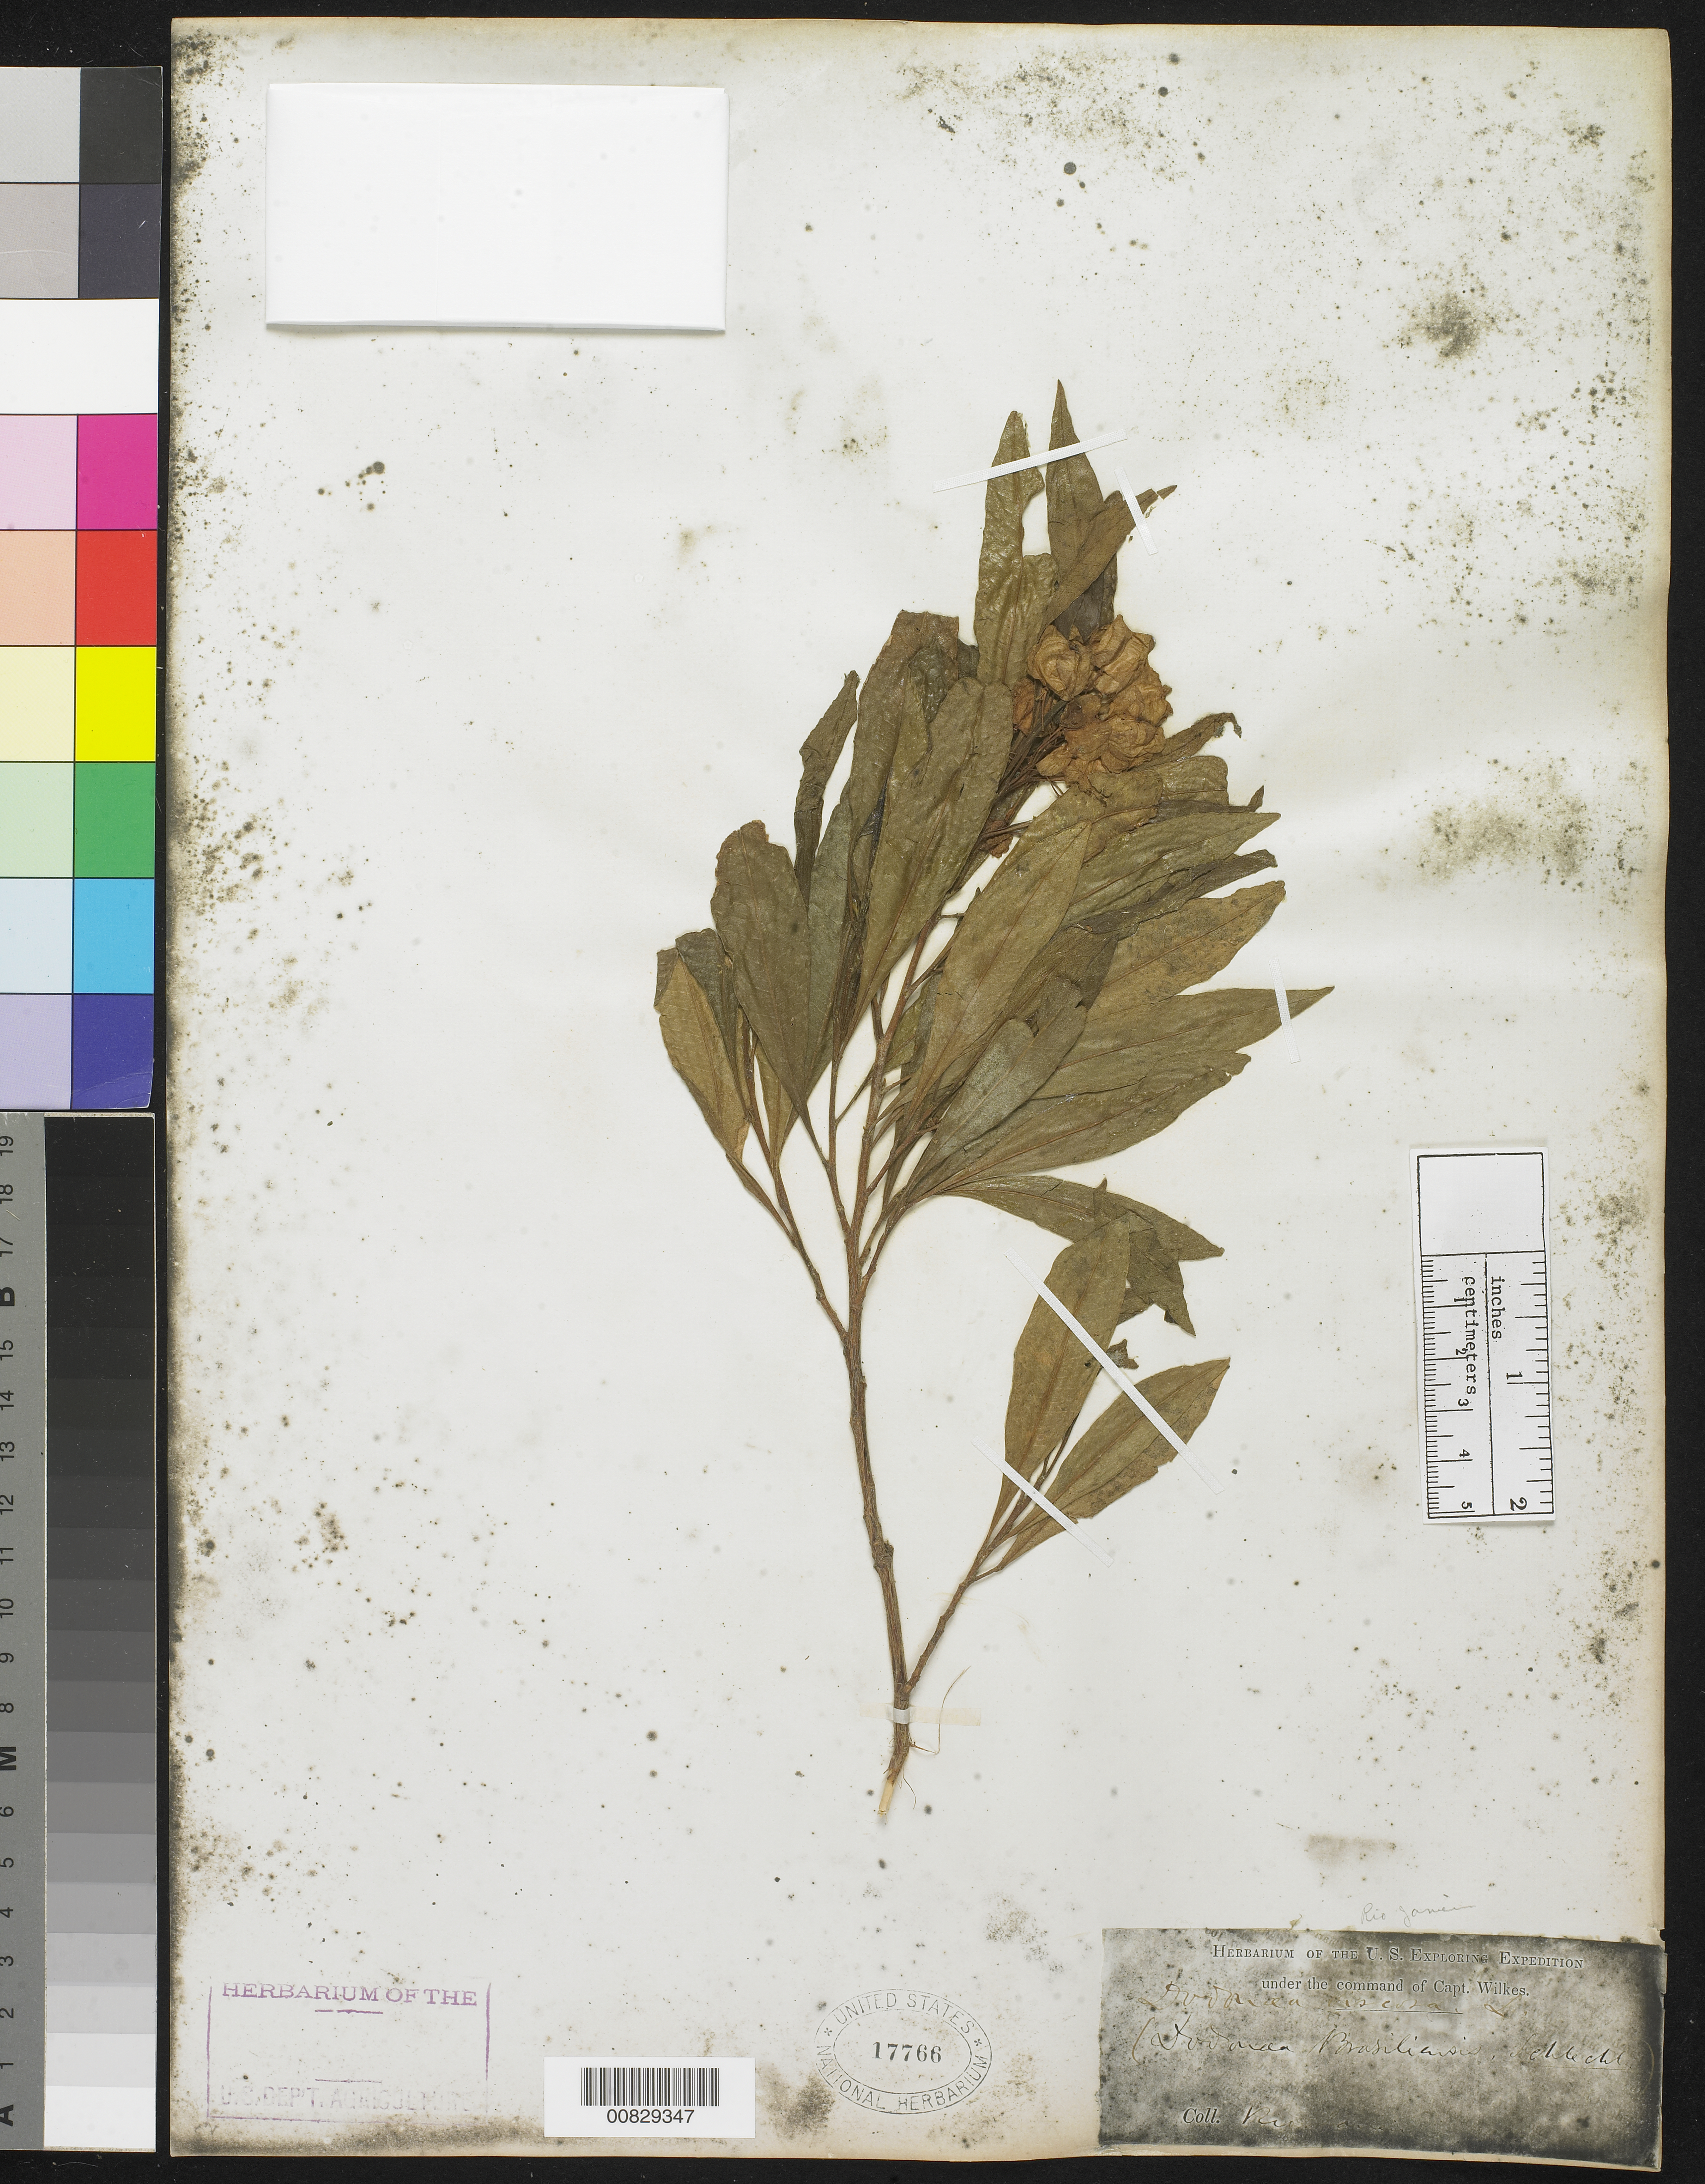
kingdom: Plantae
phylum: Tracheophyta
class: Magnoliopsida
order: Sapindales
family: Sapindaceae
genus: Dodonaea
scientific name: Dodonaea viscosa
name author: Jacq.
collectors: Wilkes Explor. Exped.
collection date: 1838/1842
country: Brazil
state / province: Rio de Janeiro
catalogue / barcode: US 17766